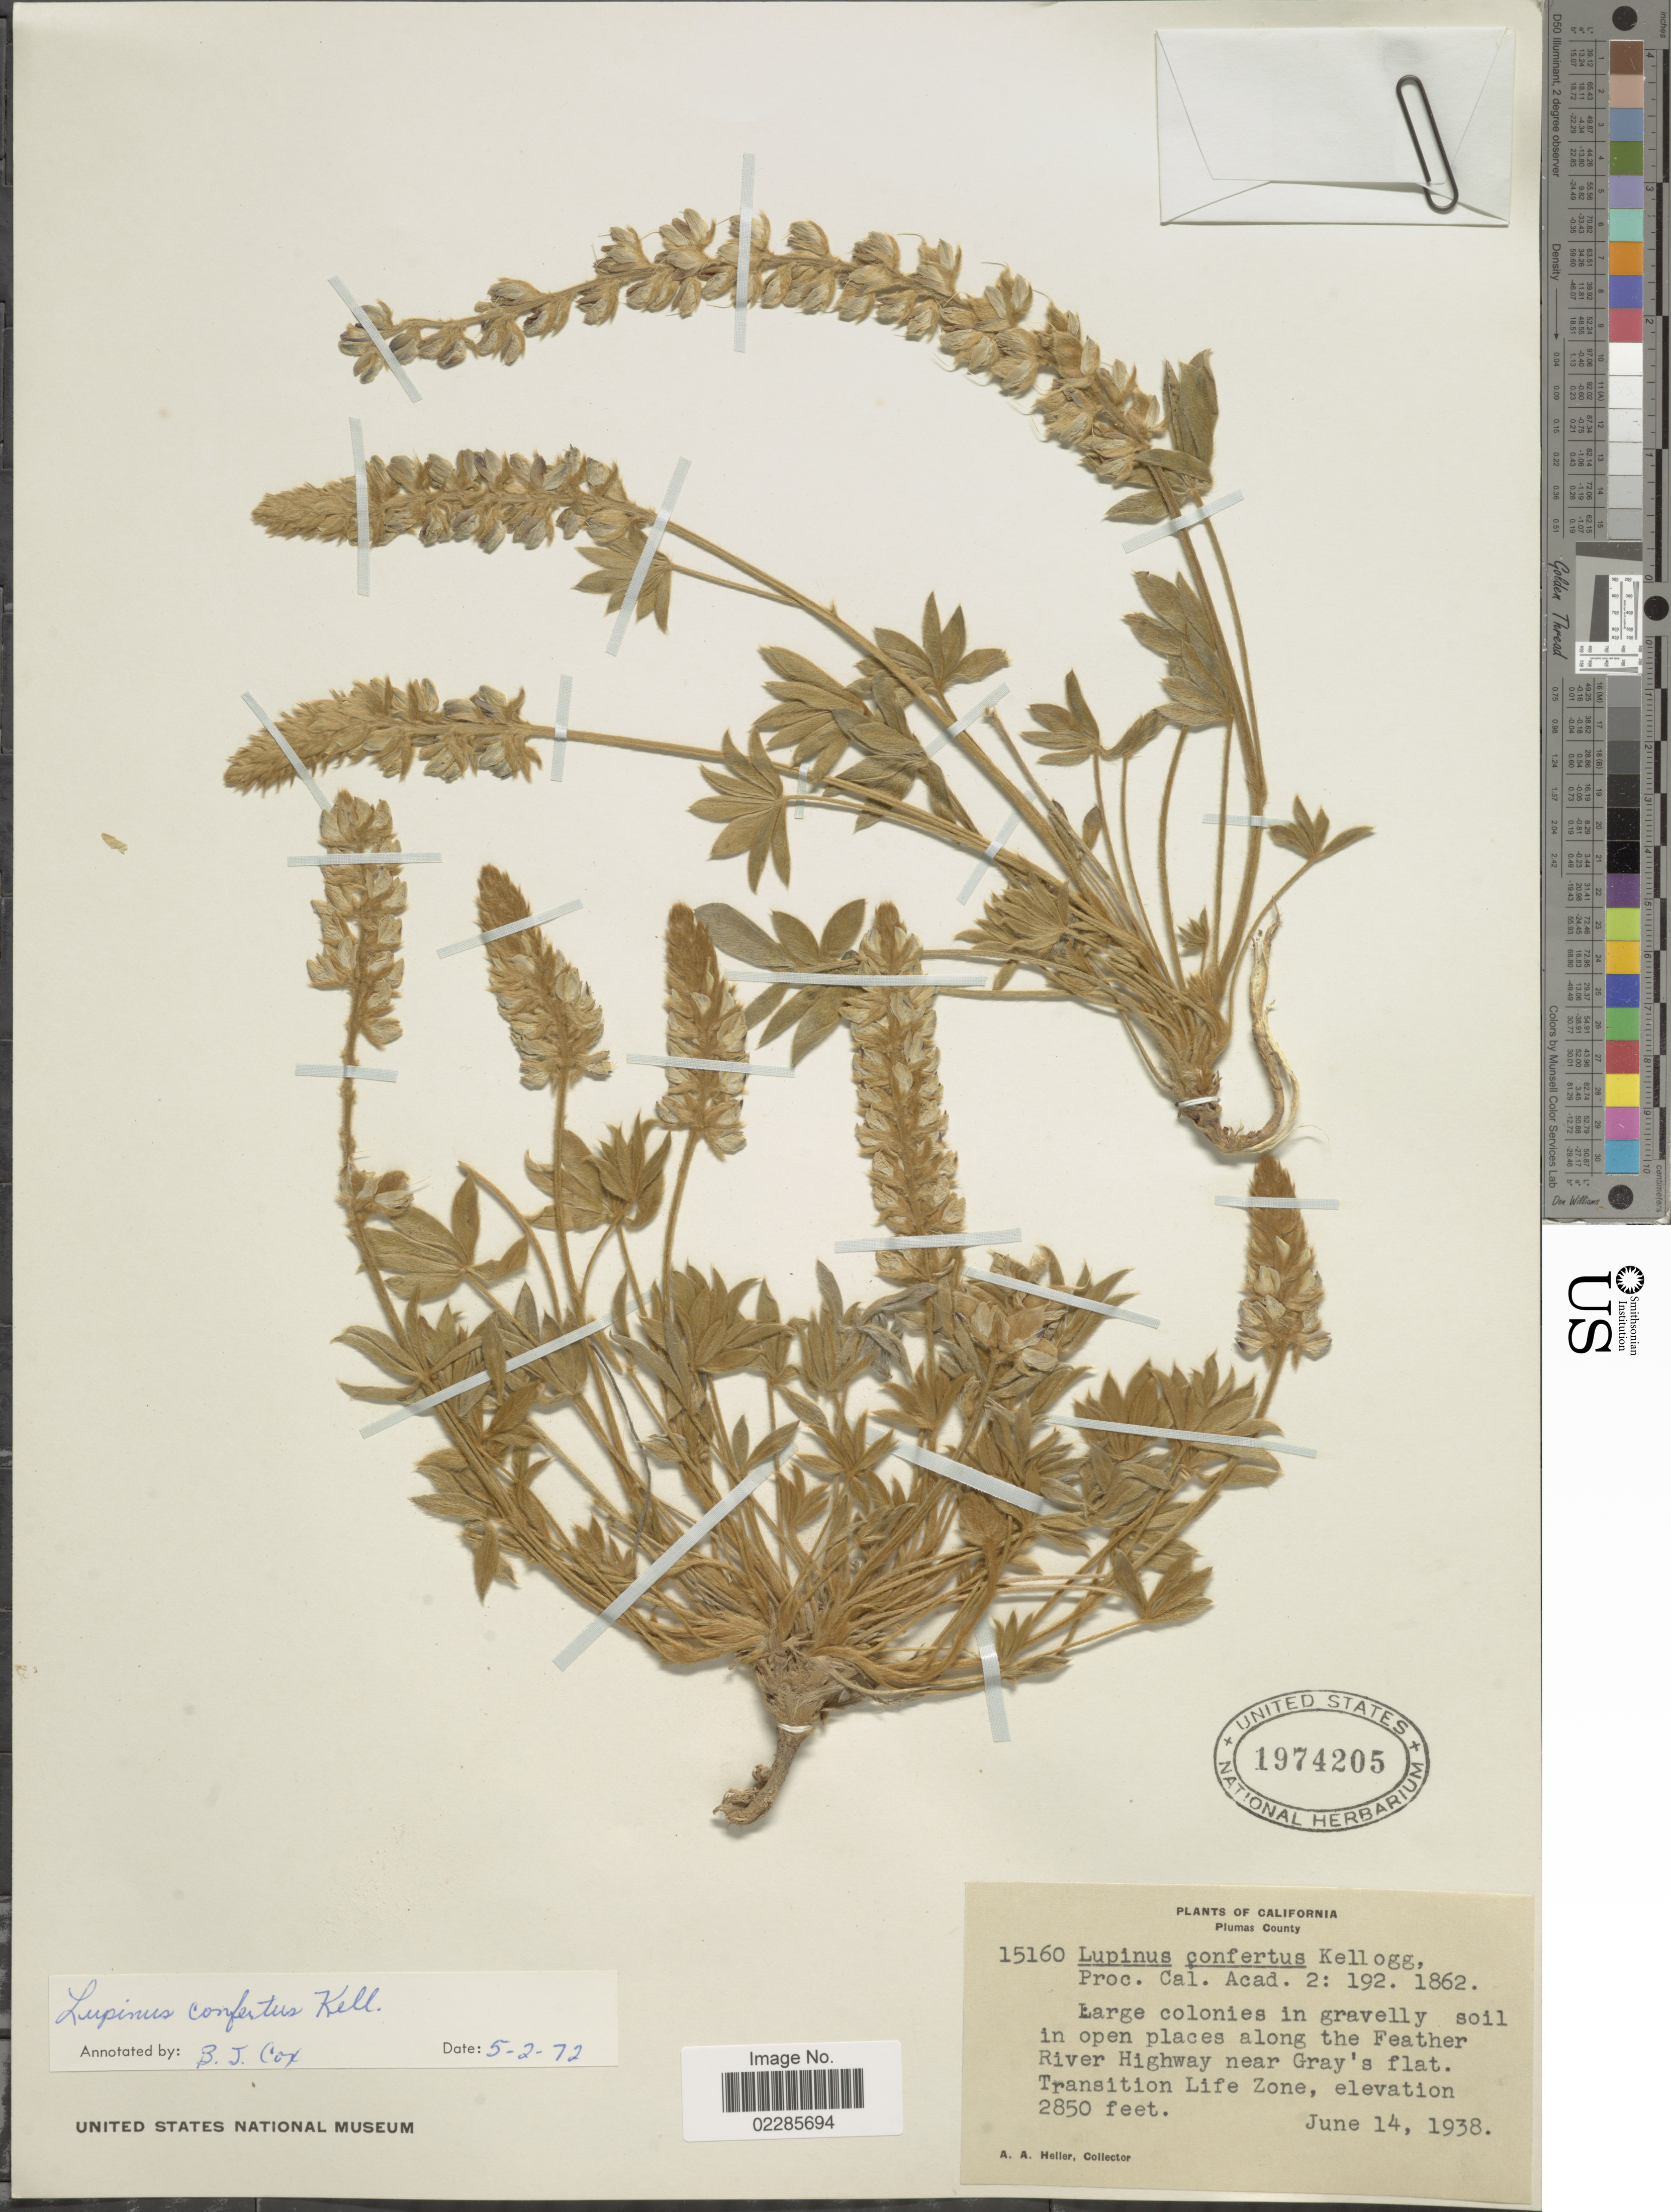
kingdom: Plantae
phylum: Tracheophyta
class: Magnoliopsida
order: Fabales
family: Fabaceae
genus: Lupinus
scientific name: Lupinus confertus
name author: Kellogg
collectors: A. A. Heller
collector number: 15160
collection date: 1938-06-14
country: United States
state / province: California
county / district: Plumas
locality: Plumas County, Large colonies in gravelly soil in open places along the feather River Highway near Gray's flat. Transition Life Zone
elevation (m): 869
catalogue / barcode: US 1974205